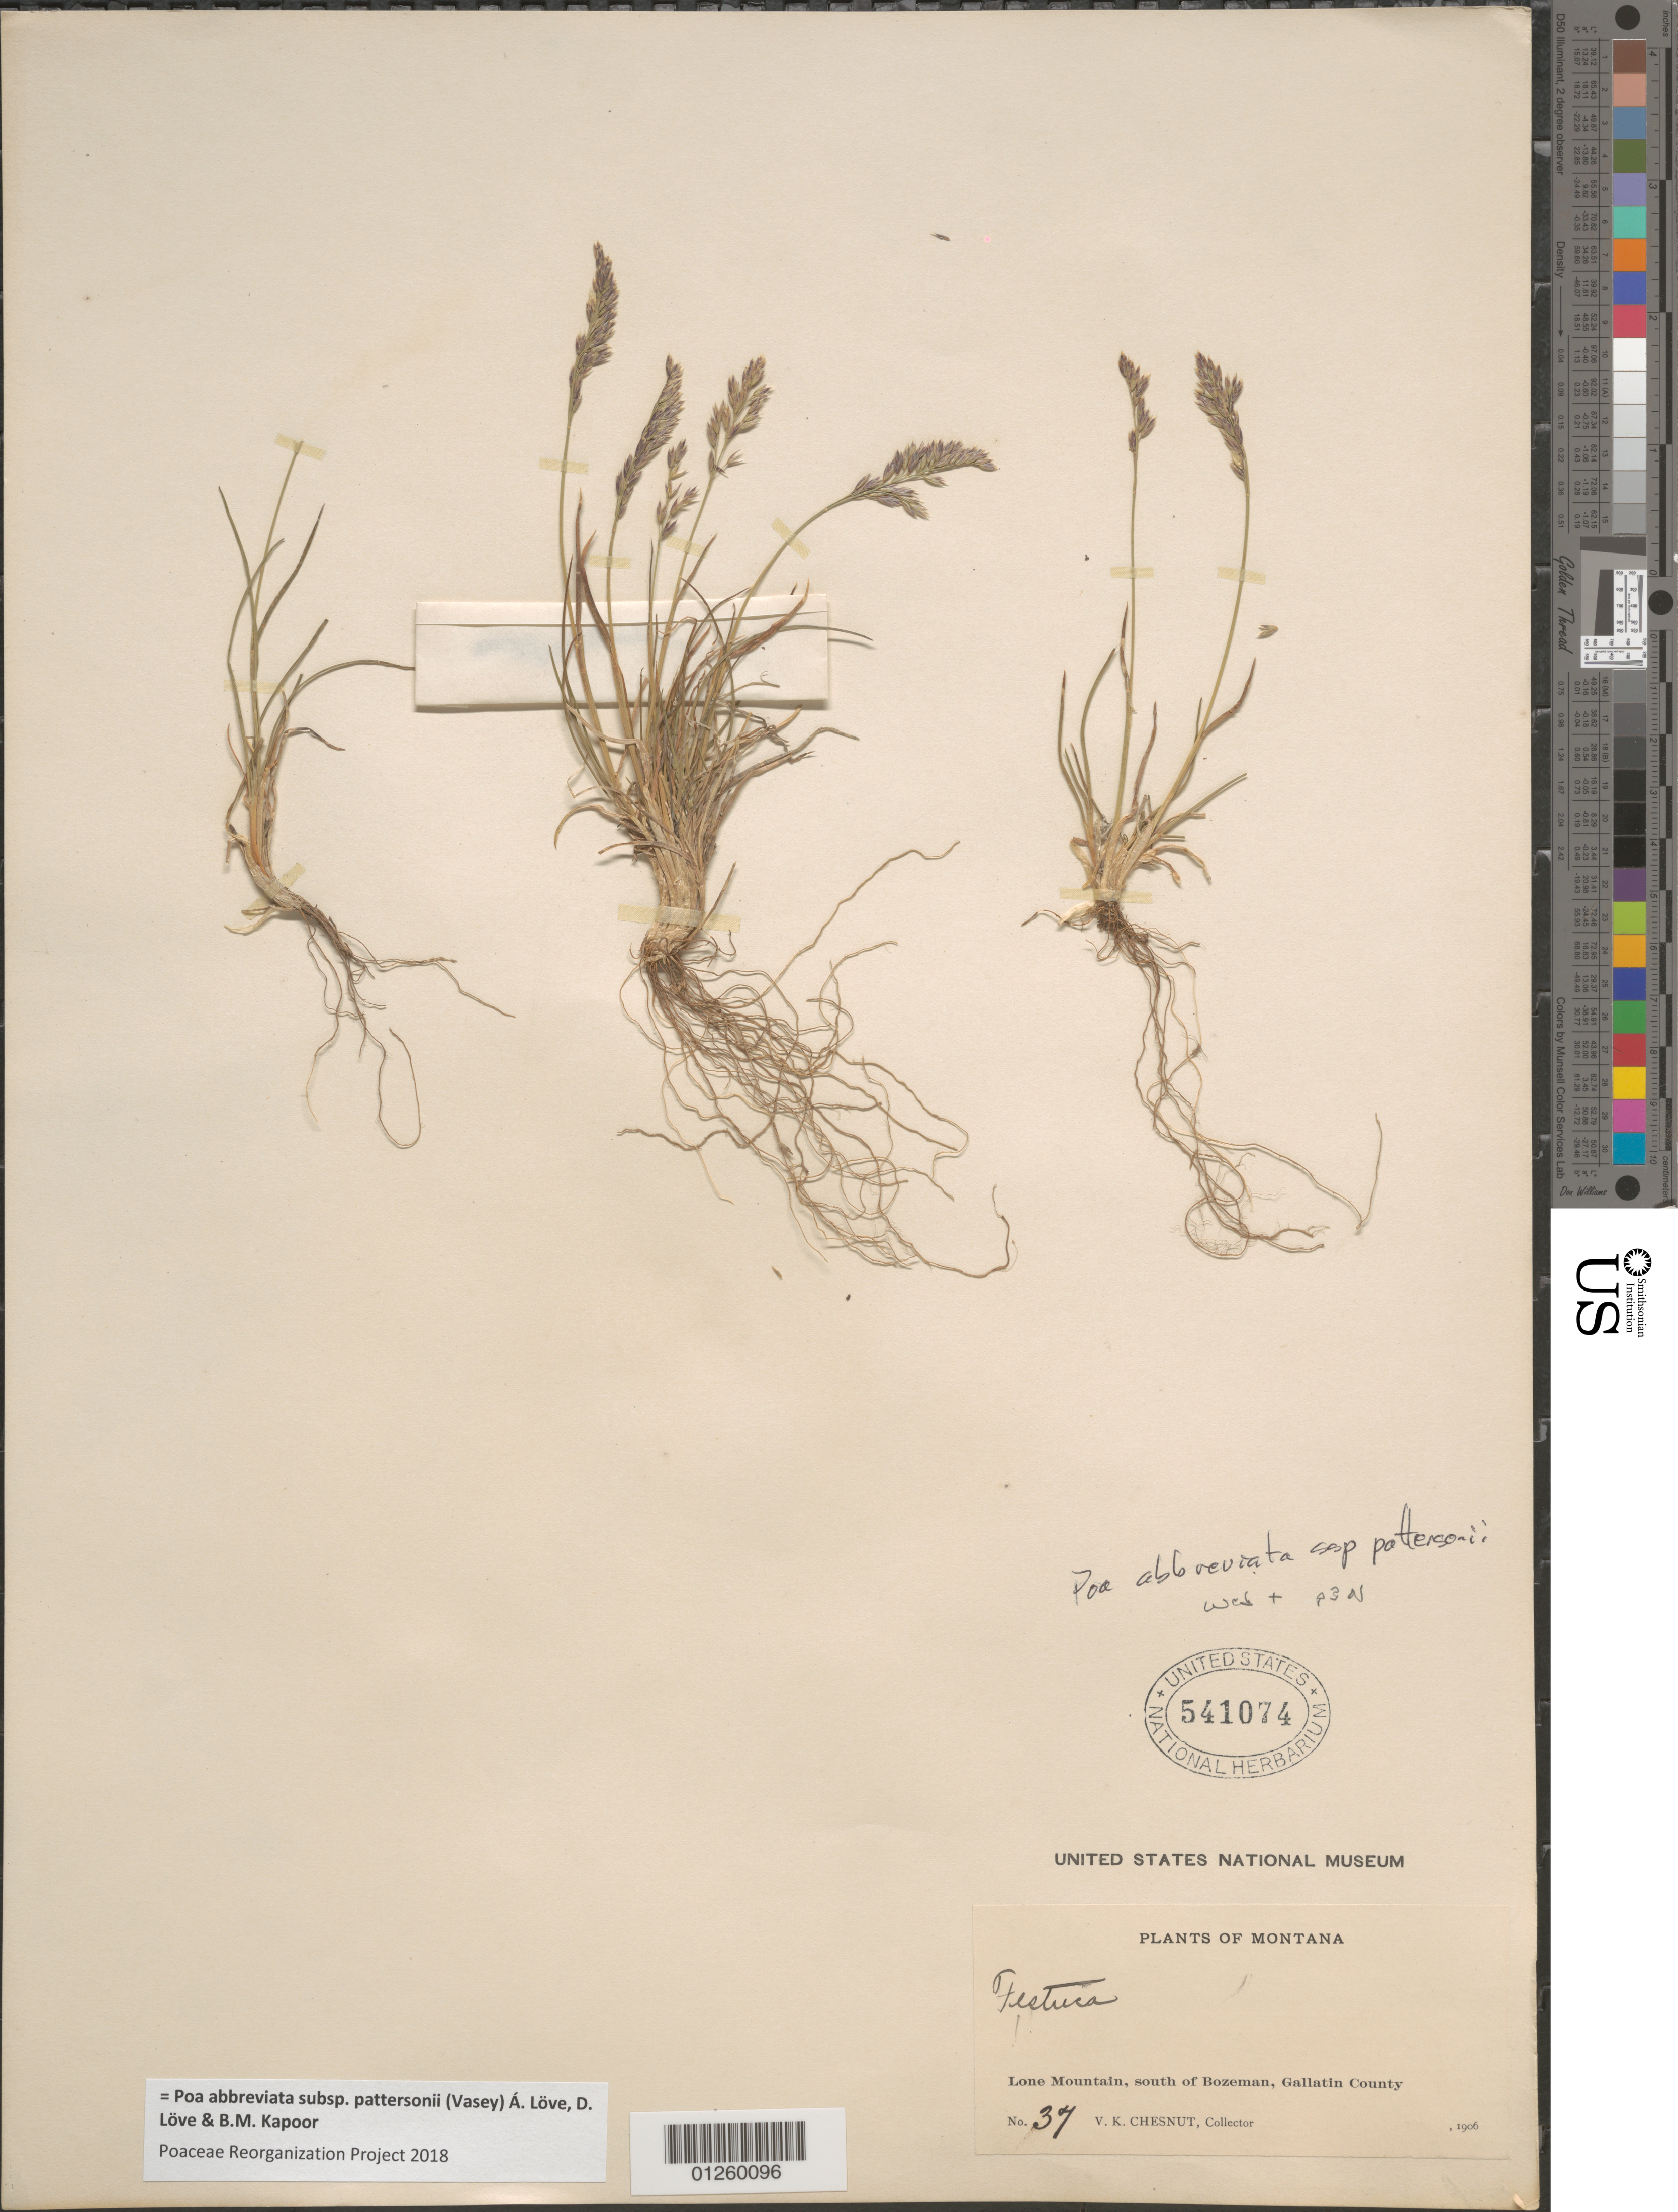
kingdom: Plantae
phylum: Tracheophyta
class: Liliopsida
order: Poales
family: Poaceae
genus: Poa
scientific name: Poa abbreviata subsp. pattersonii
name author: (Vasey) Á. Löve et al.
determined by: Poaceae Reorganization Project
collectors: V. K. Chesnut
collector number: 37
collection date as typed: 1906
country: United States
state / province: Montana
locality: Lone Mountain, south of Bozeman, Gallatin County.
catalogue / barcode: US 541074